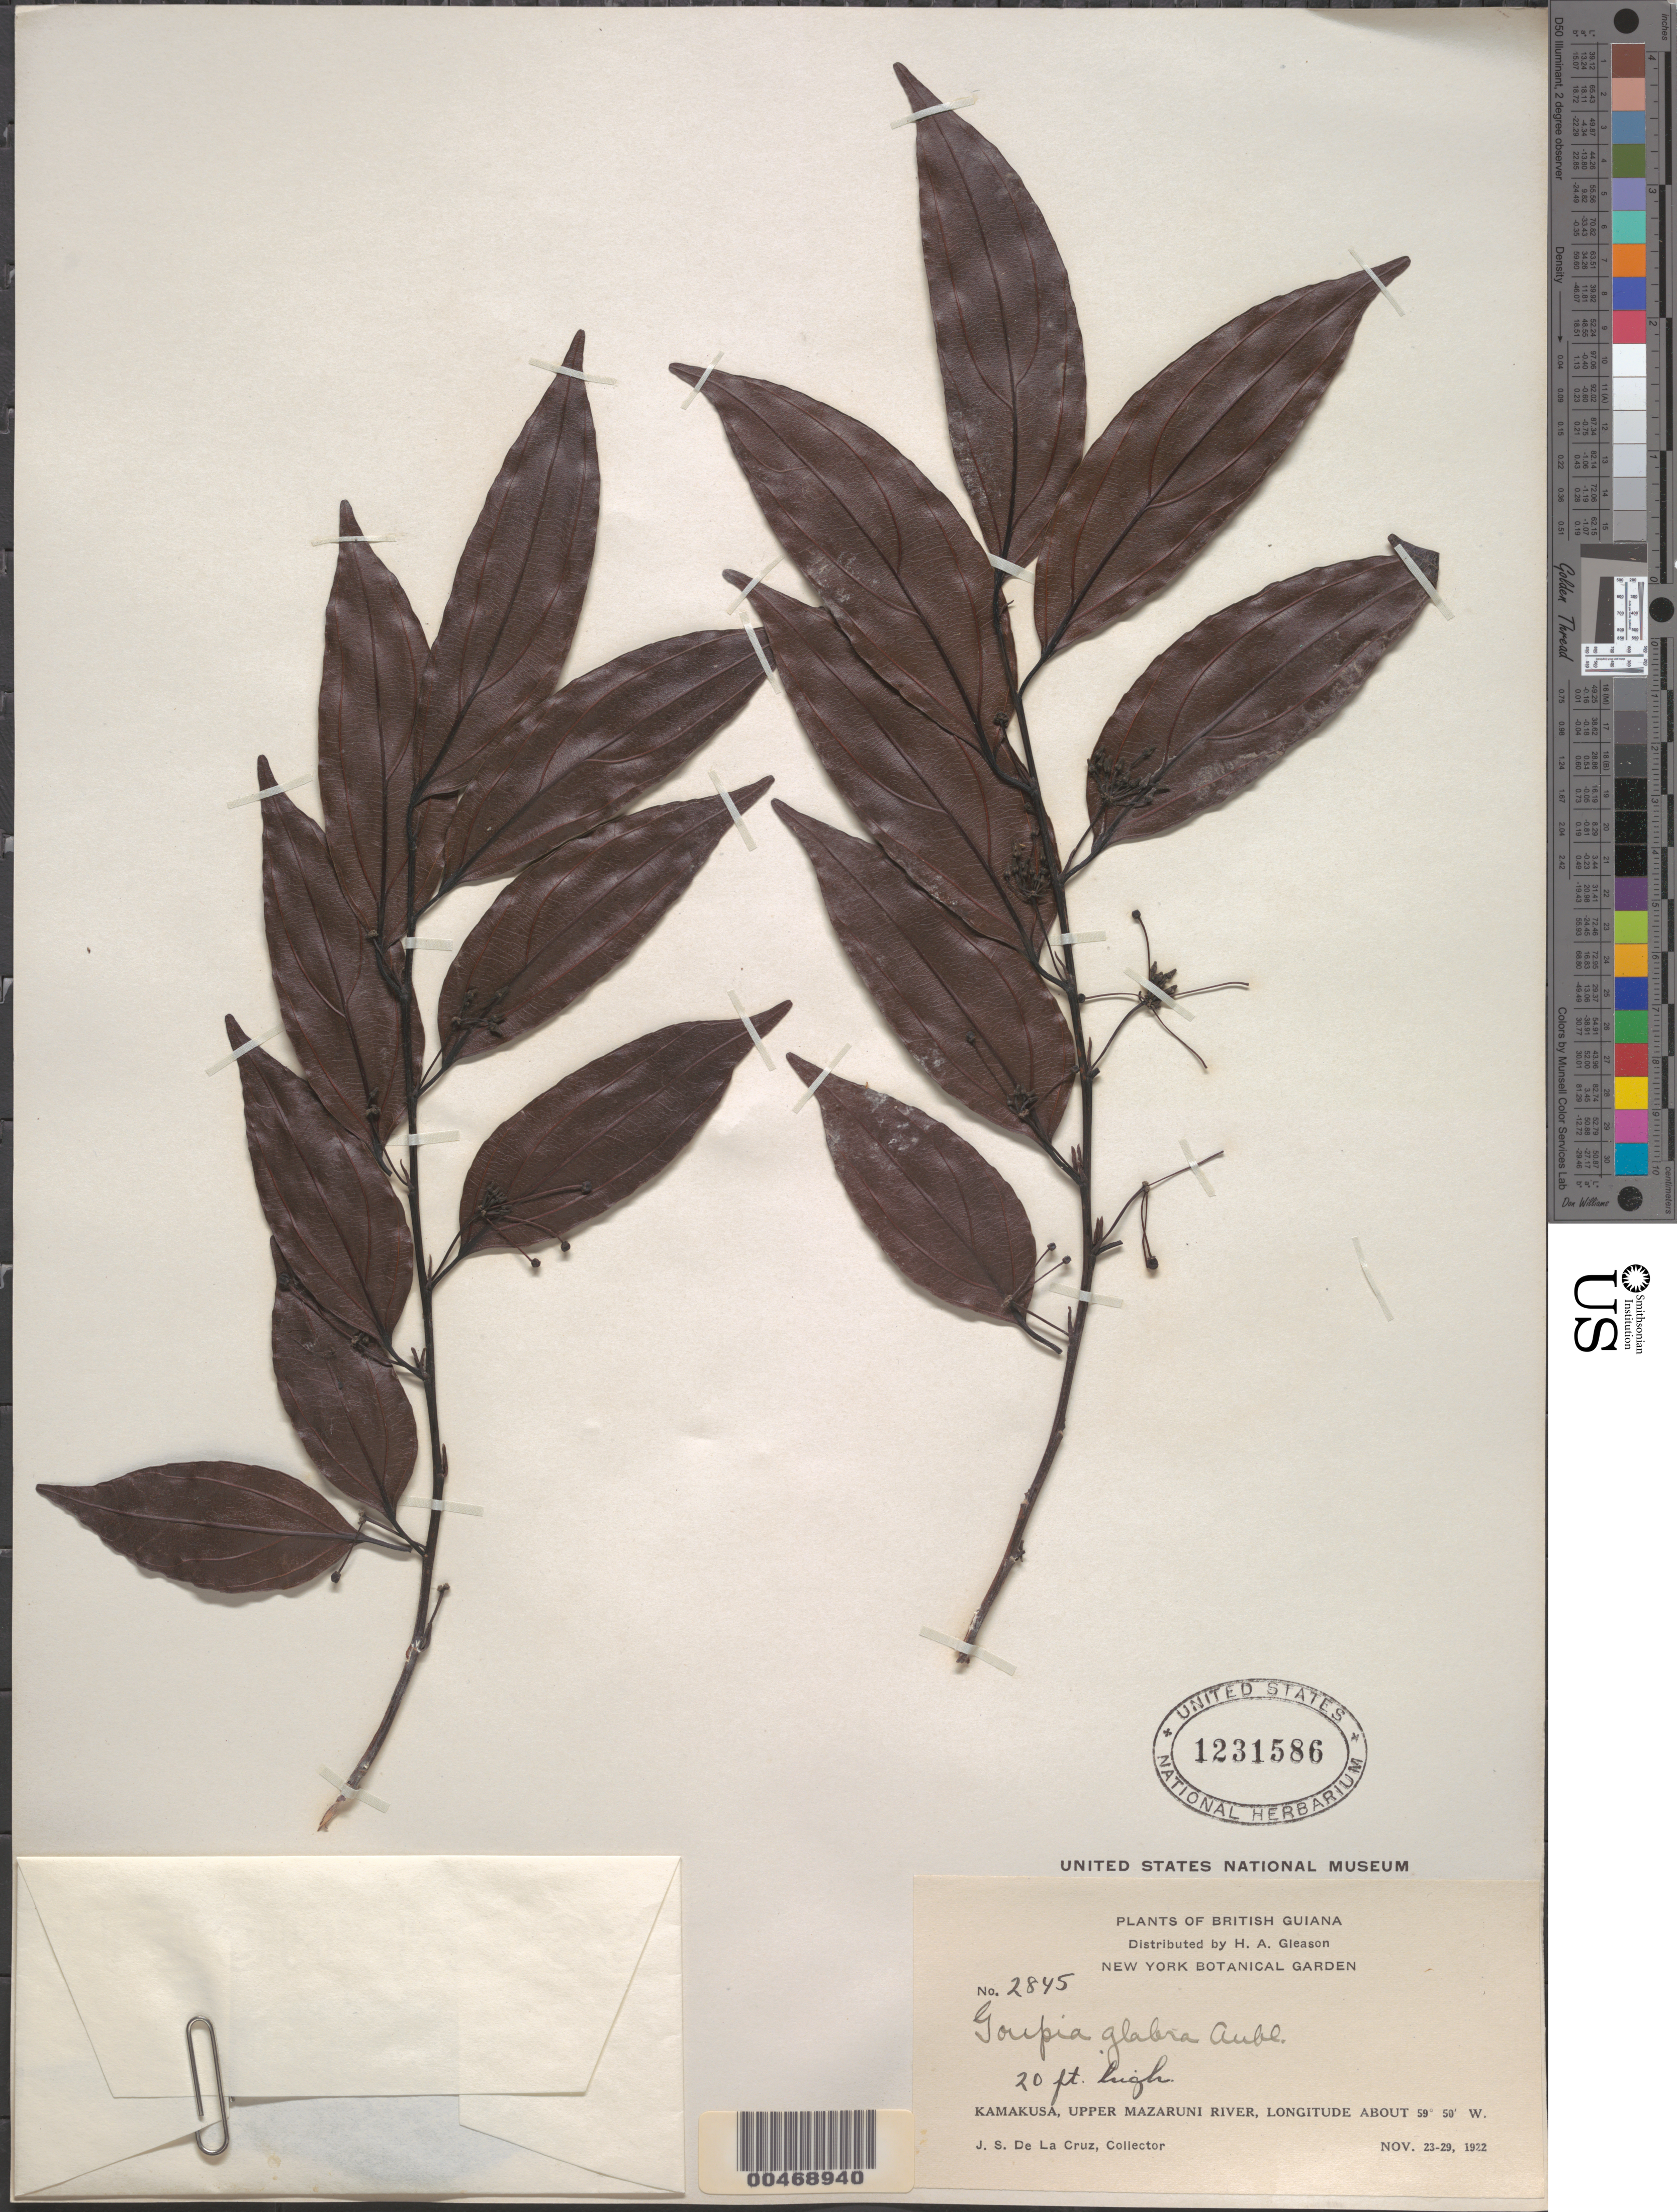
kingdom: Plantae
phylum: Tracheophyta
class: Magnoliopsida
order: Malpighiales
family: Goupiaceae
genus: Goupia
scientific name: Goupia glabra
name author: Aubl.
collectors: J. S. de la Cruz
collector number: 2845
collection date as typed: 23-Nov-22 to 29-Nov-22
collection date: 1922-11-23/1922-11-29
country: Guyana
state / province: Cuyuni-Mazaruni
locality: Kamakusa, Upper Mazaruni R.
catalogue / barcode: US 1231586